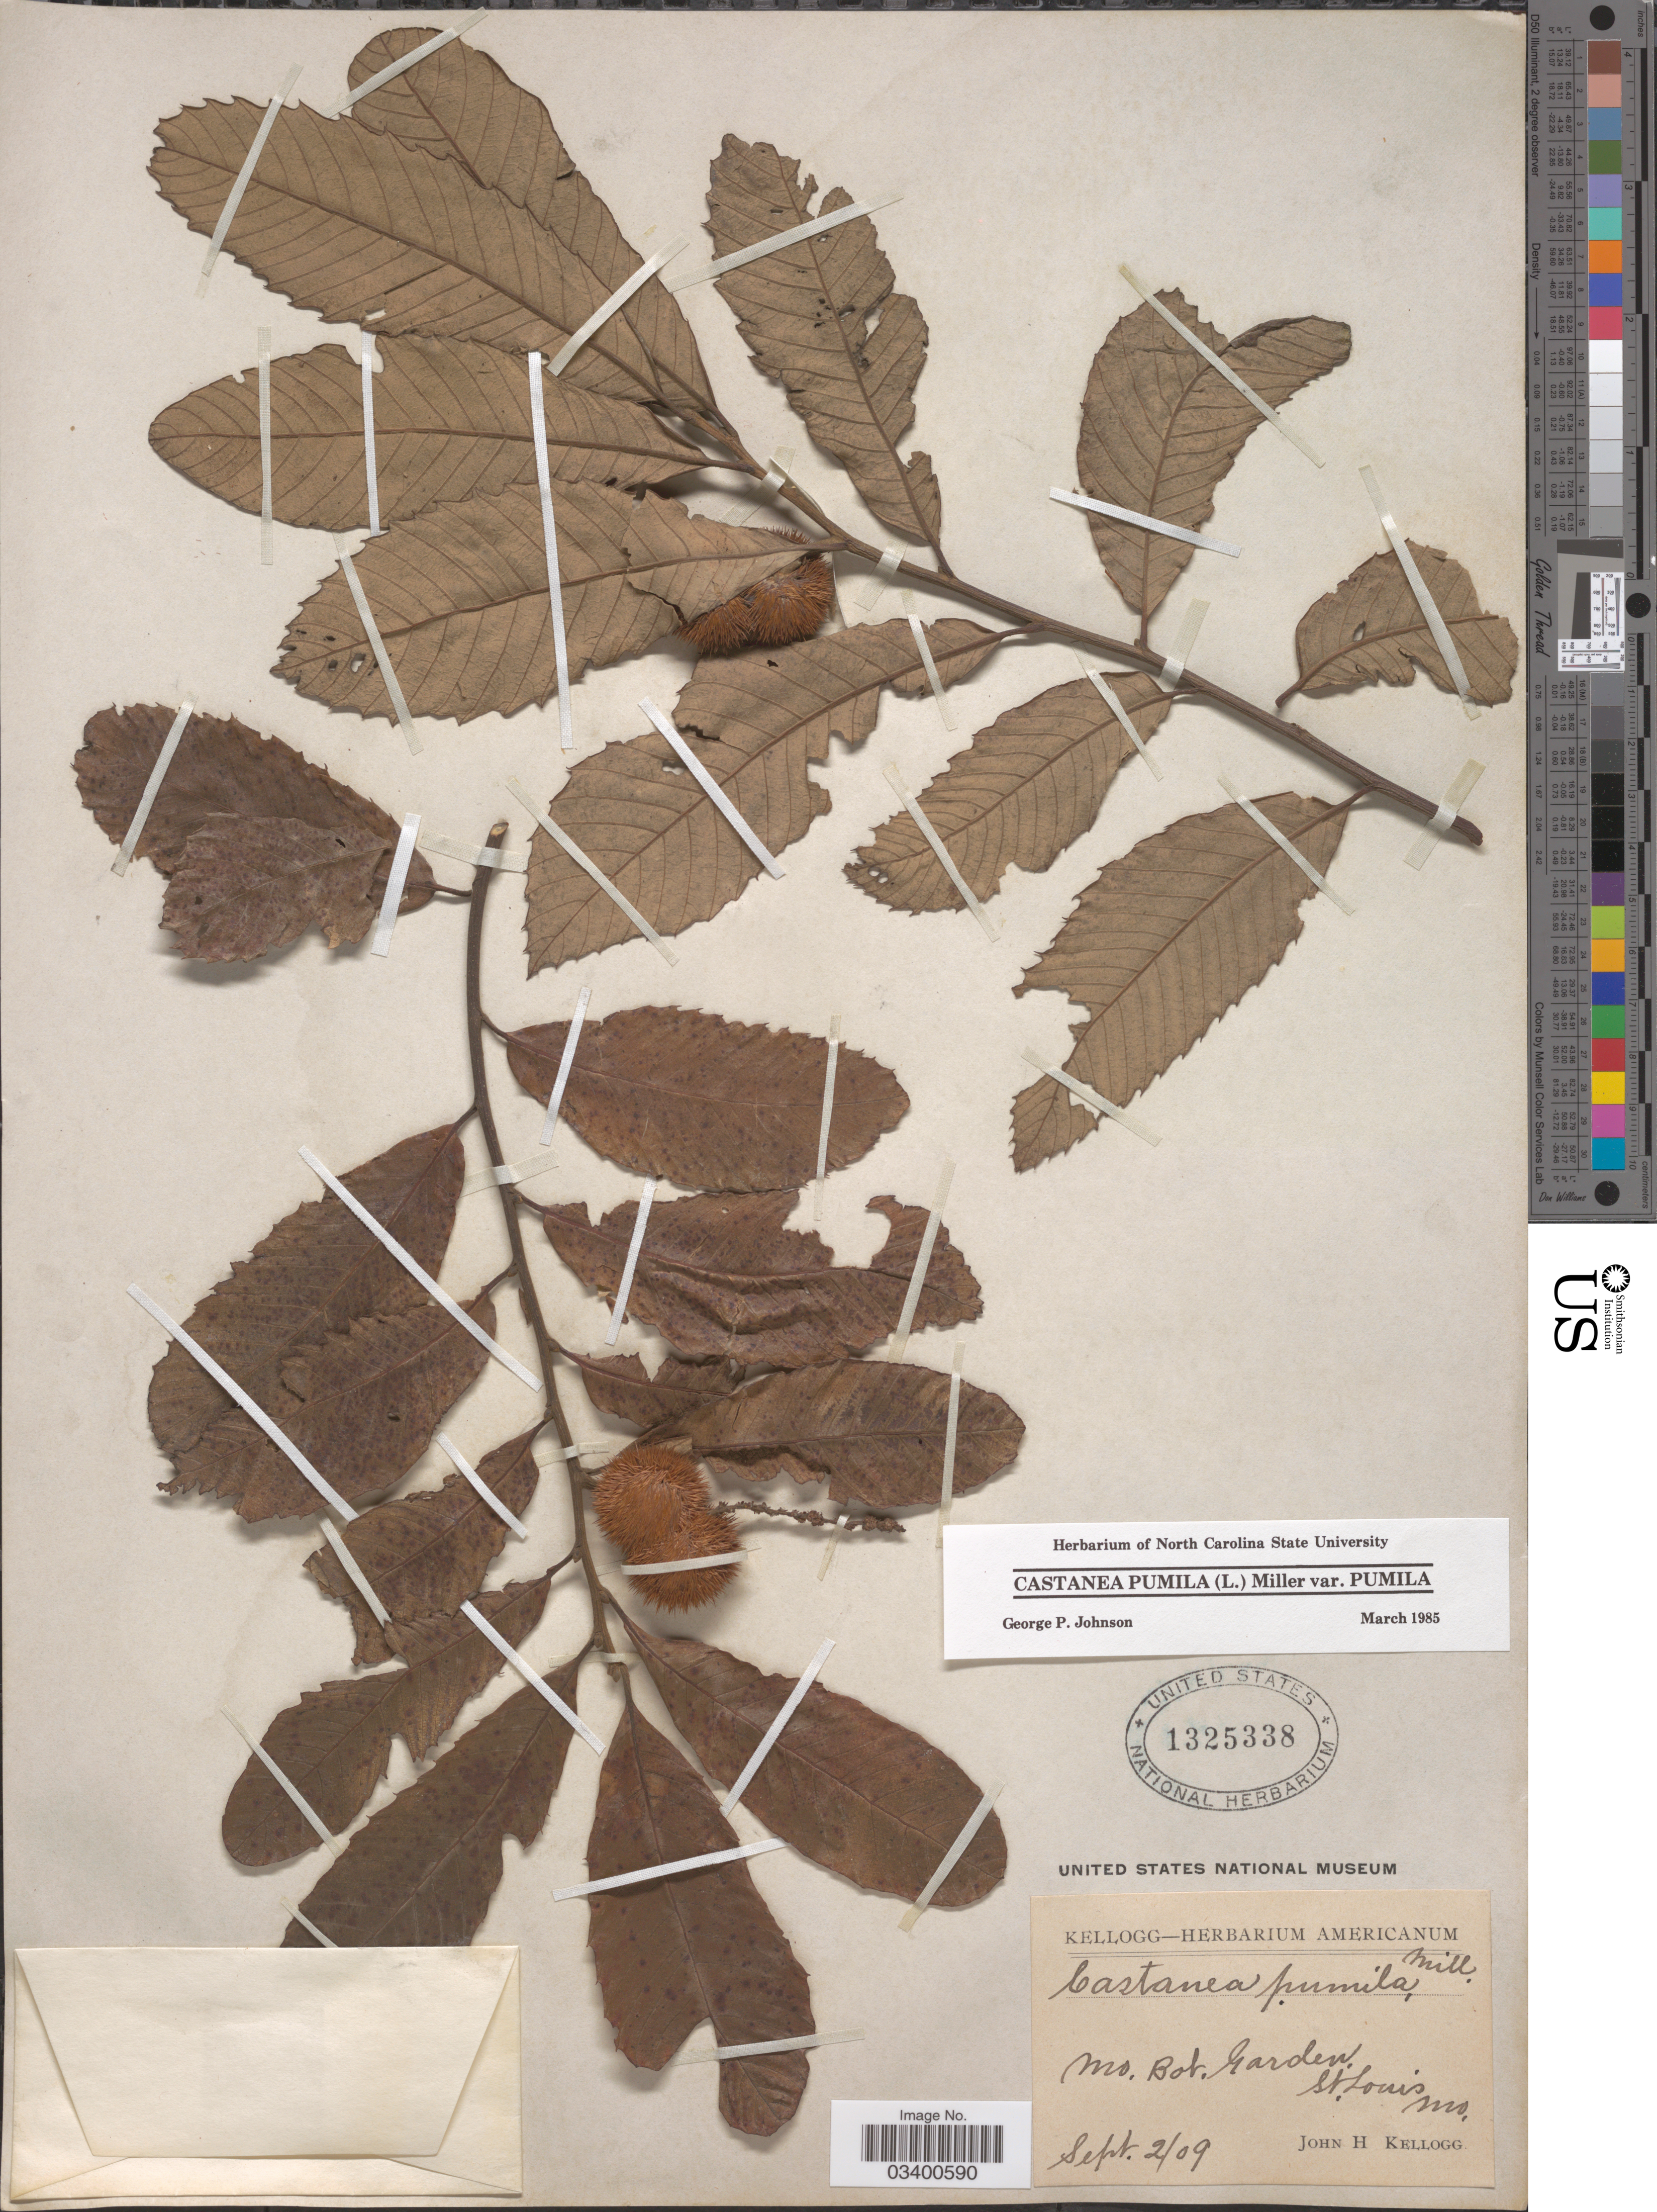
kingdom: Plantae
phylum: Tracheophyta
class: Magnoliopsida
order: Fagales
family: Fagaceae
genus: Castanea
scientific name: Castanea pumila var. pumila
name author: (L.) Mill.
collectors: J. H. Kellogg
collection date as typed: Transcribed d/m/y: 2/9/9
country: United States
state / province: Missouri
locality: Mo. Bot. Garden, St. Louis.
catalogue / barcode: US 1325338